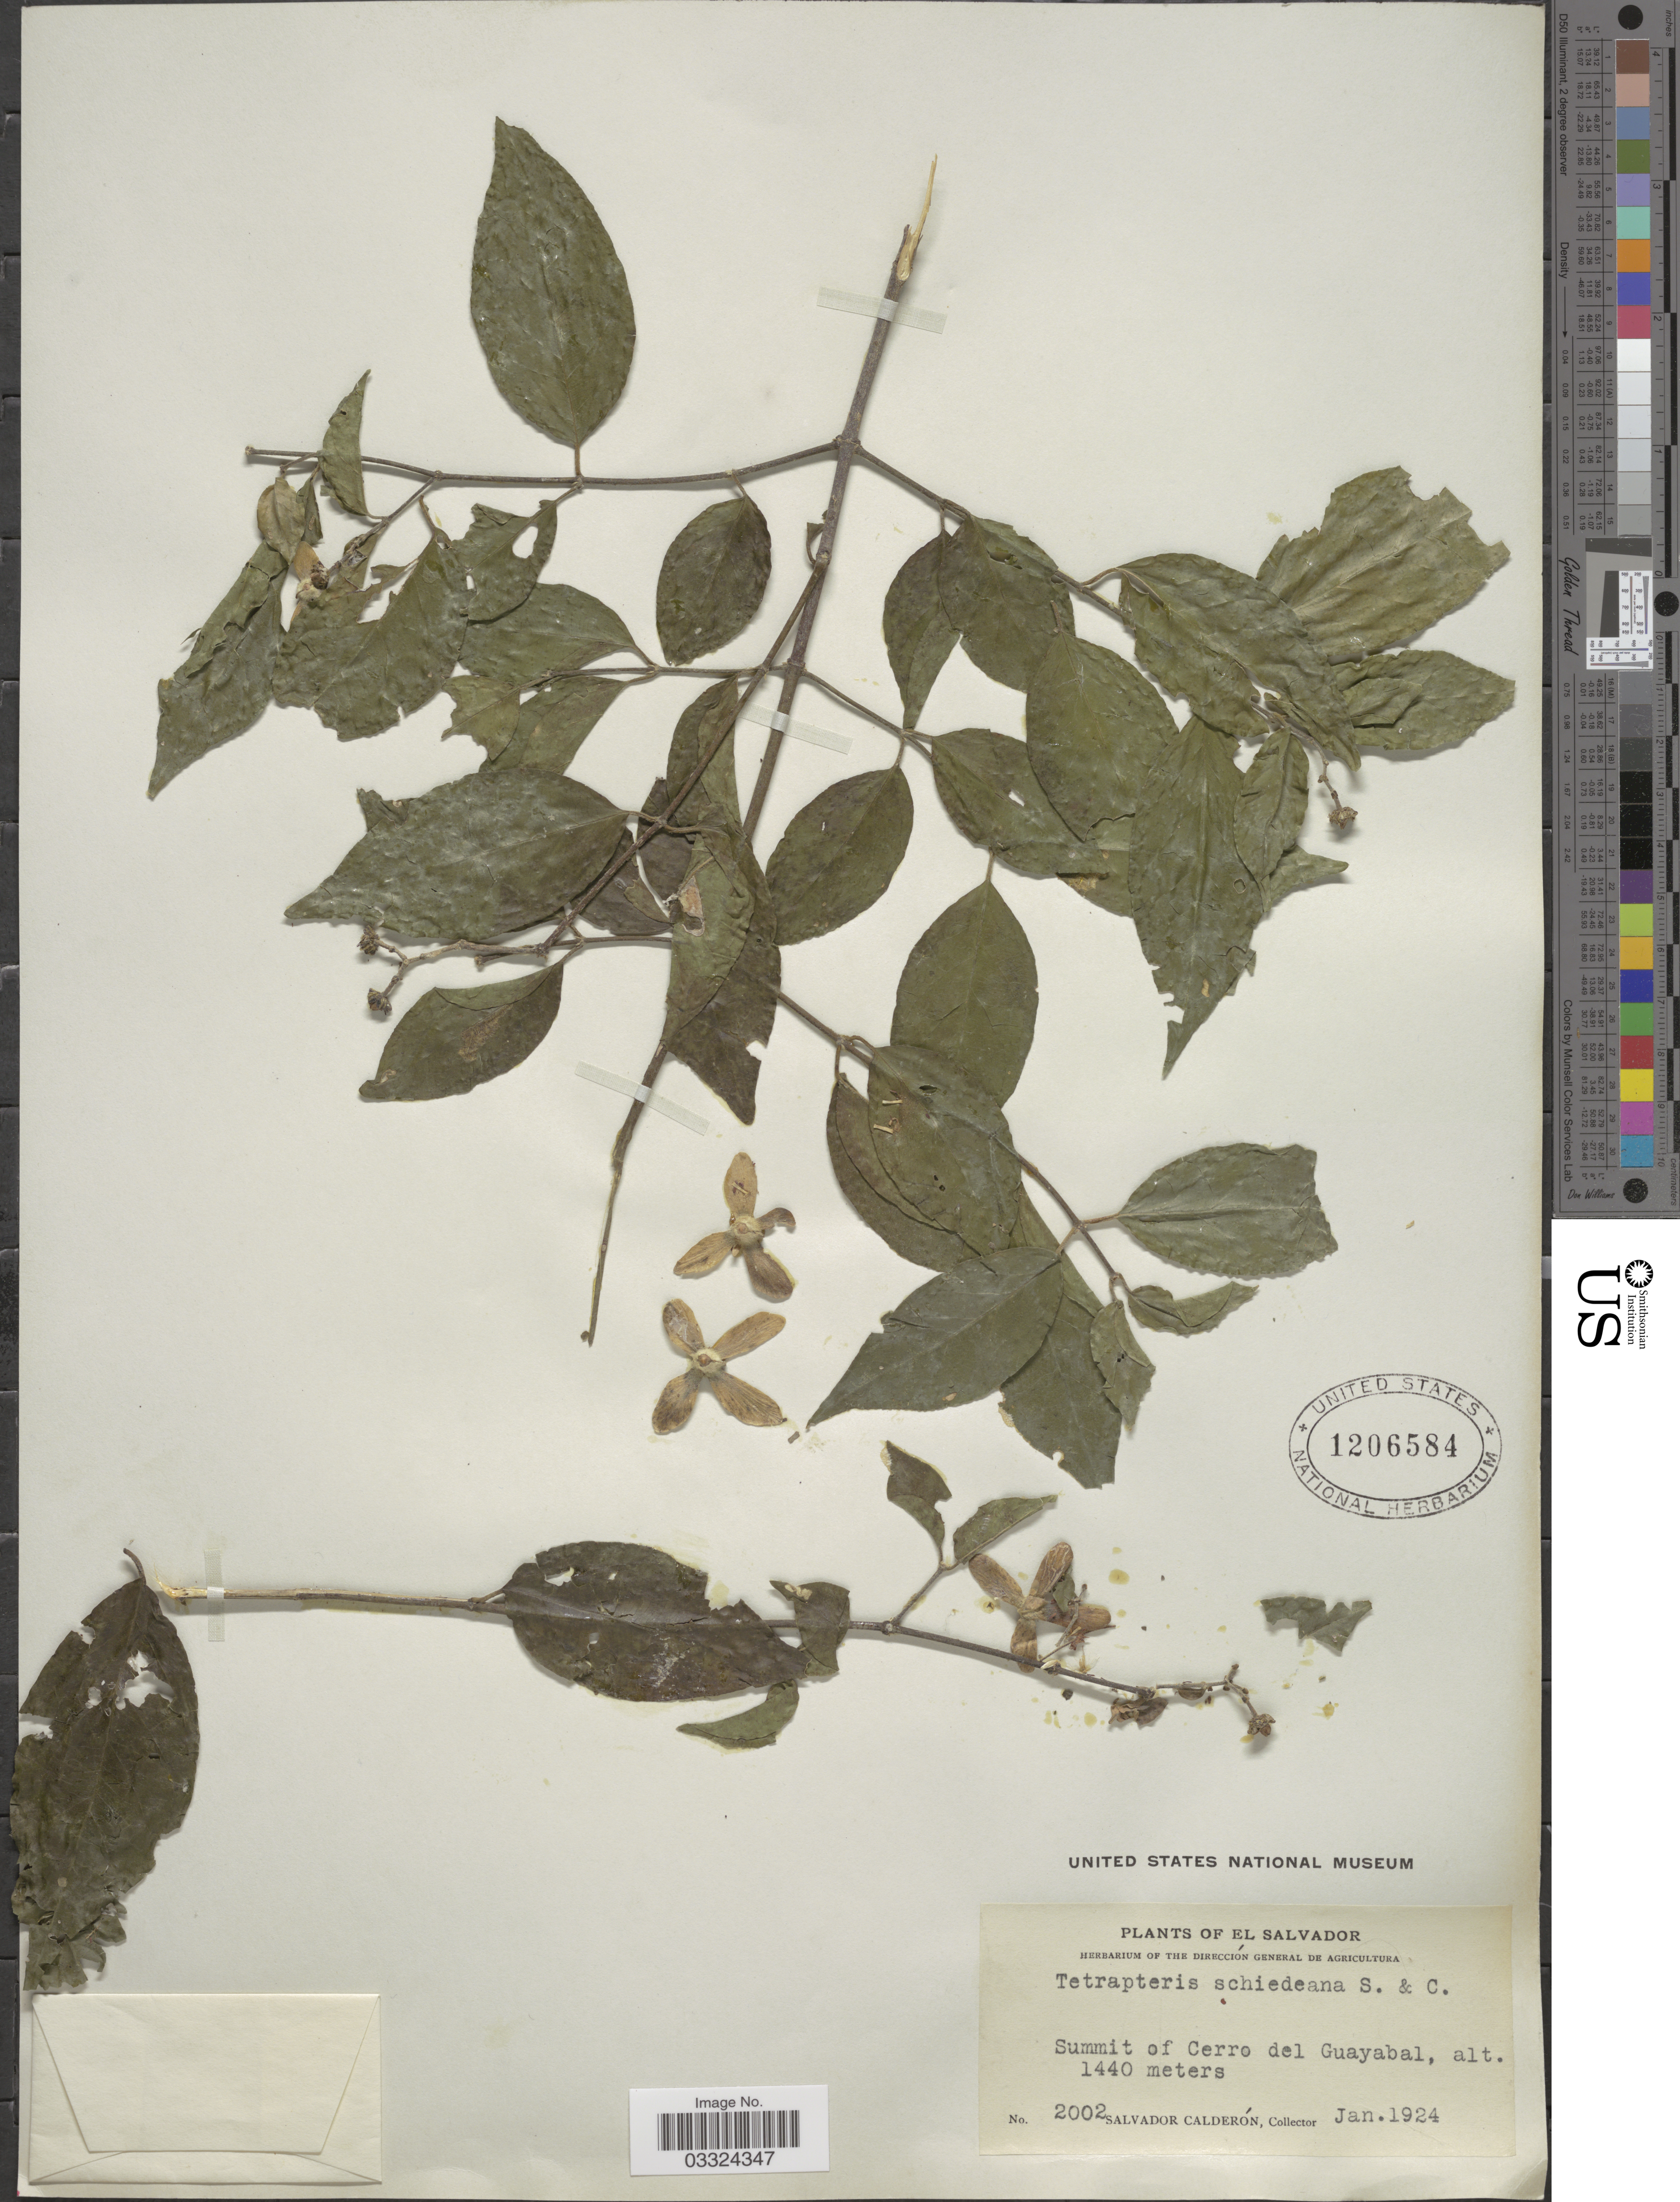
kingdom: Plantae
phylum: Tracheophyta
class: Magnoliopsida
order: Malpighiales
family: Malpighiaceae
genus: Tetrapterys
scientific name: Tetrapterys schiedeana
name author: Schltdl. & Cham.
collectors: S. Calderón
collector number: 2002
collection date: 1924-01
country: El Salvador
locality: Summit of Cerro del Guayabal.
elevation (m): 1440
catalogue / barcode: US 1206584